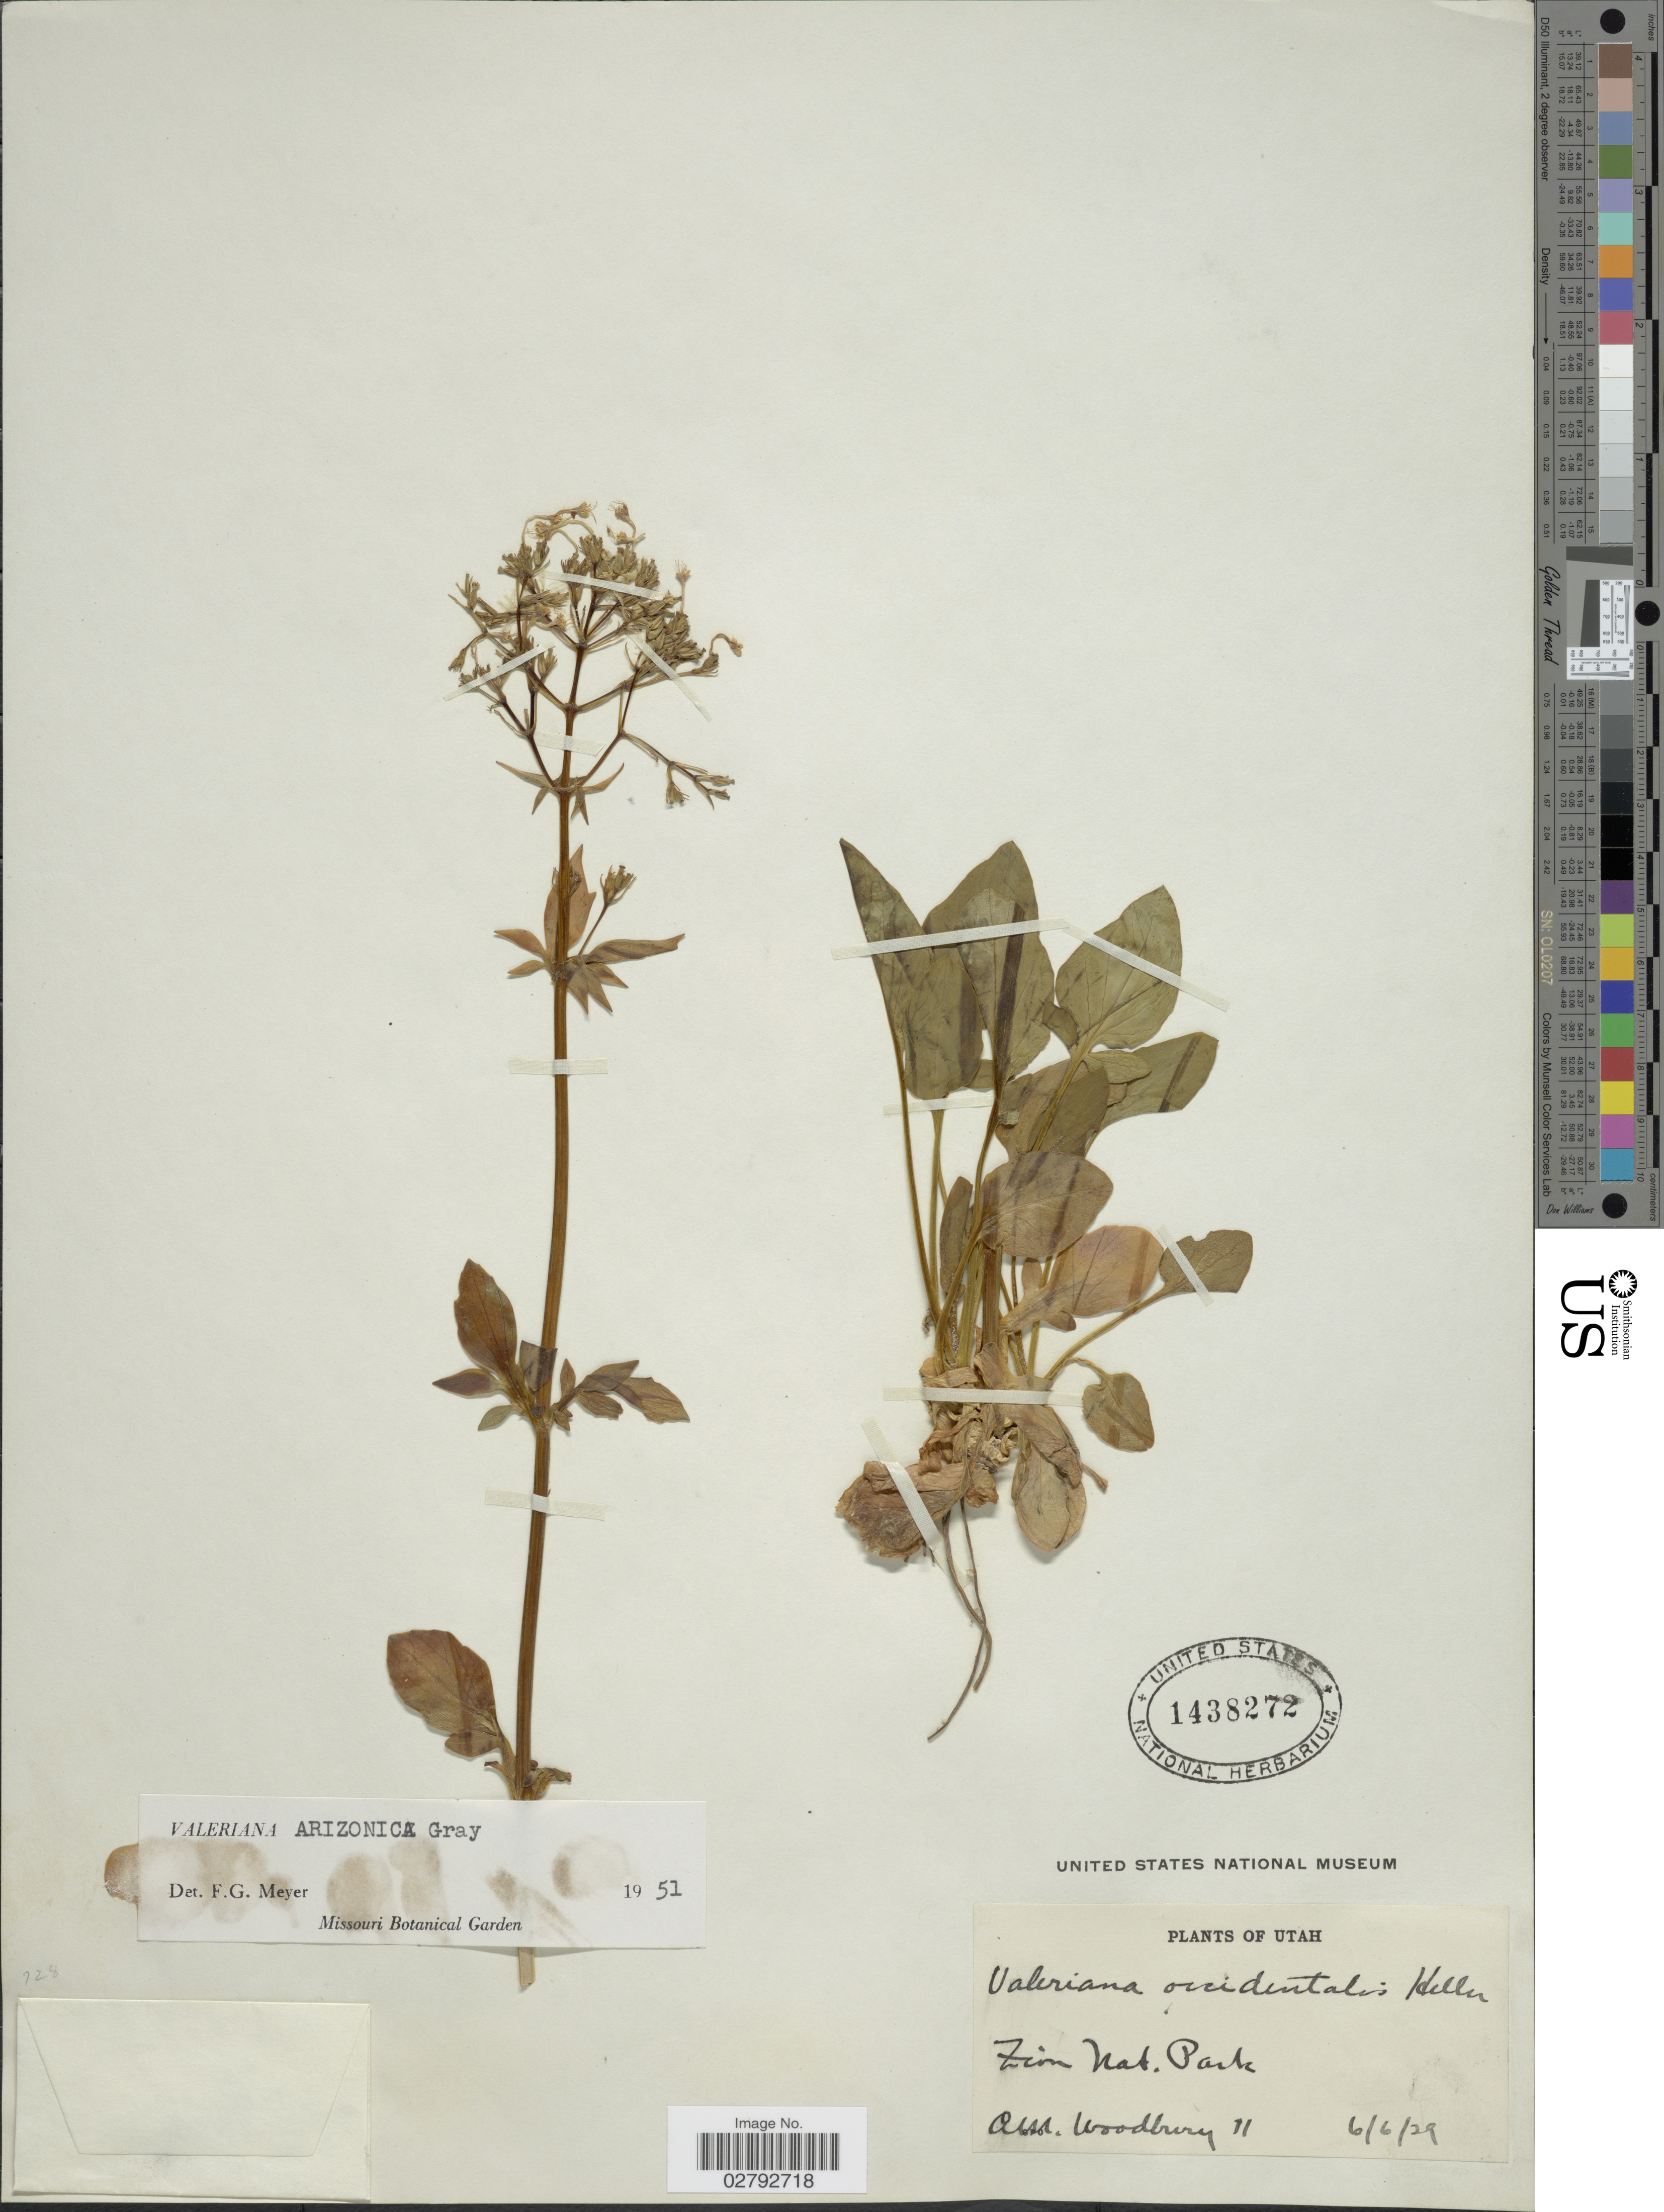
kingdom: Plantae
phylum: Tracheophyta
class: Magnoliopsida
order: Dipsacales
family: Caprifoliaceae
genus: Valeriana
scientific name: Valeriana arizonica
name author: A. Gray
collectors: Woodbury, --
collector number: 11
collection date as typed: Transcribed d/m/y: 6/6/29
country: United States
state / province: Utah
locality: Zion Nat. Park.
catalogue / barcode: US 1438272